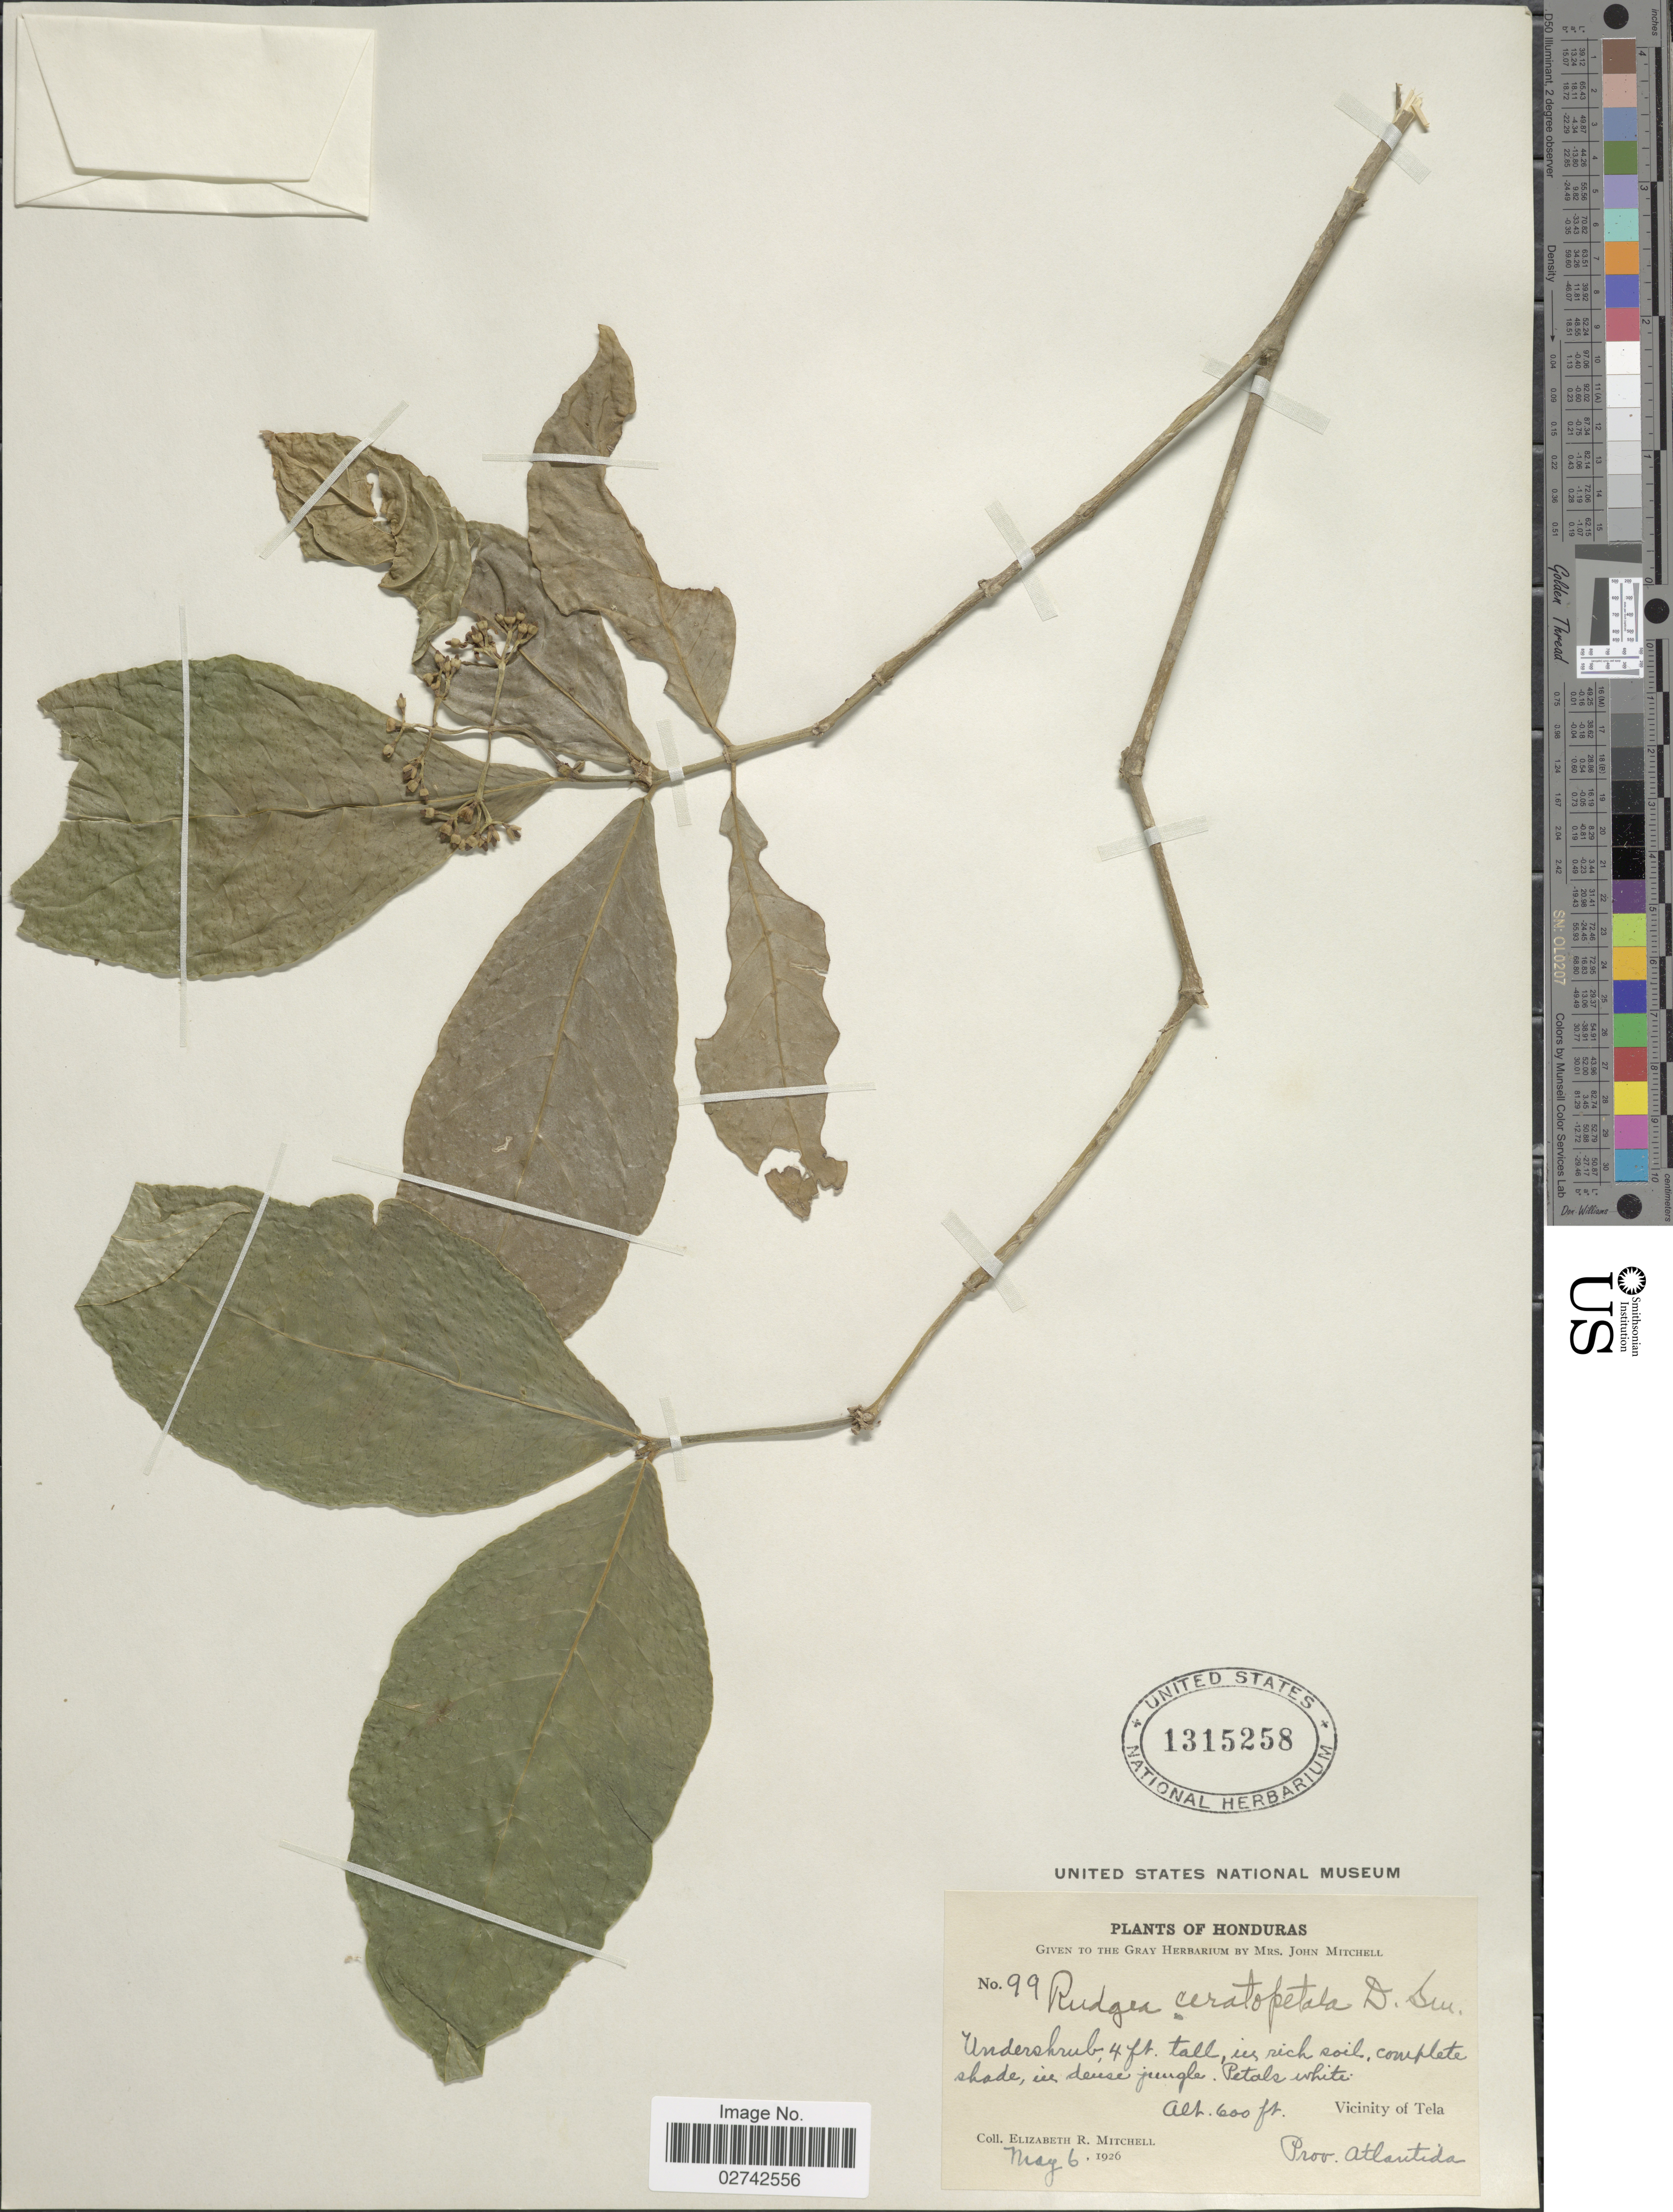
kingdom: Plantae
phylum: Tracheophyta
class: Magnoliopsida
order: Gentianales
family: Rubiaceae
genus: Rudgea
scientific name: Rudgea ceratopetala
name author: Donn. Sm.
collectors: E. Mitchell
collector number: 99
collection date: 1926-05-06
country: Honduras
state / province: Atlántida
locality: Honduras, Vicinity of Tela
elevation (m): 183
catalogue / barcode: US 1315258